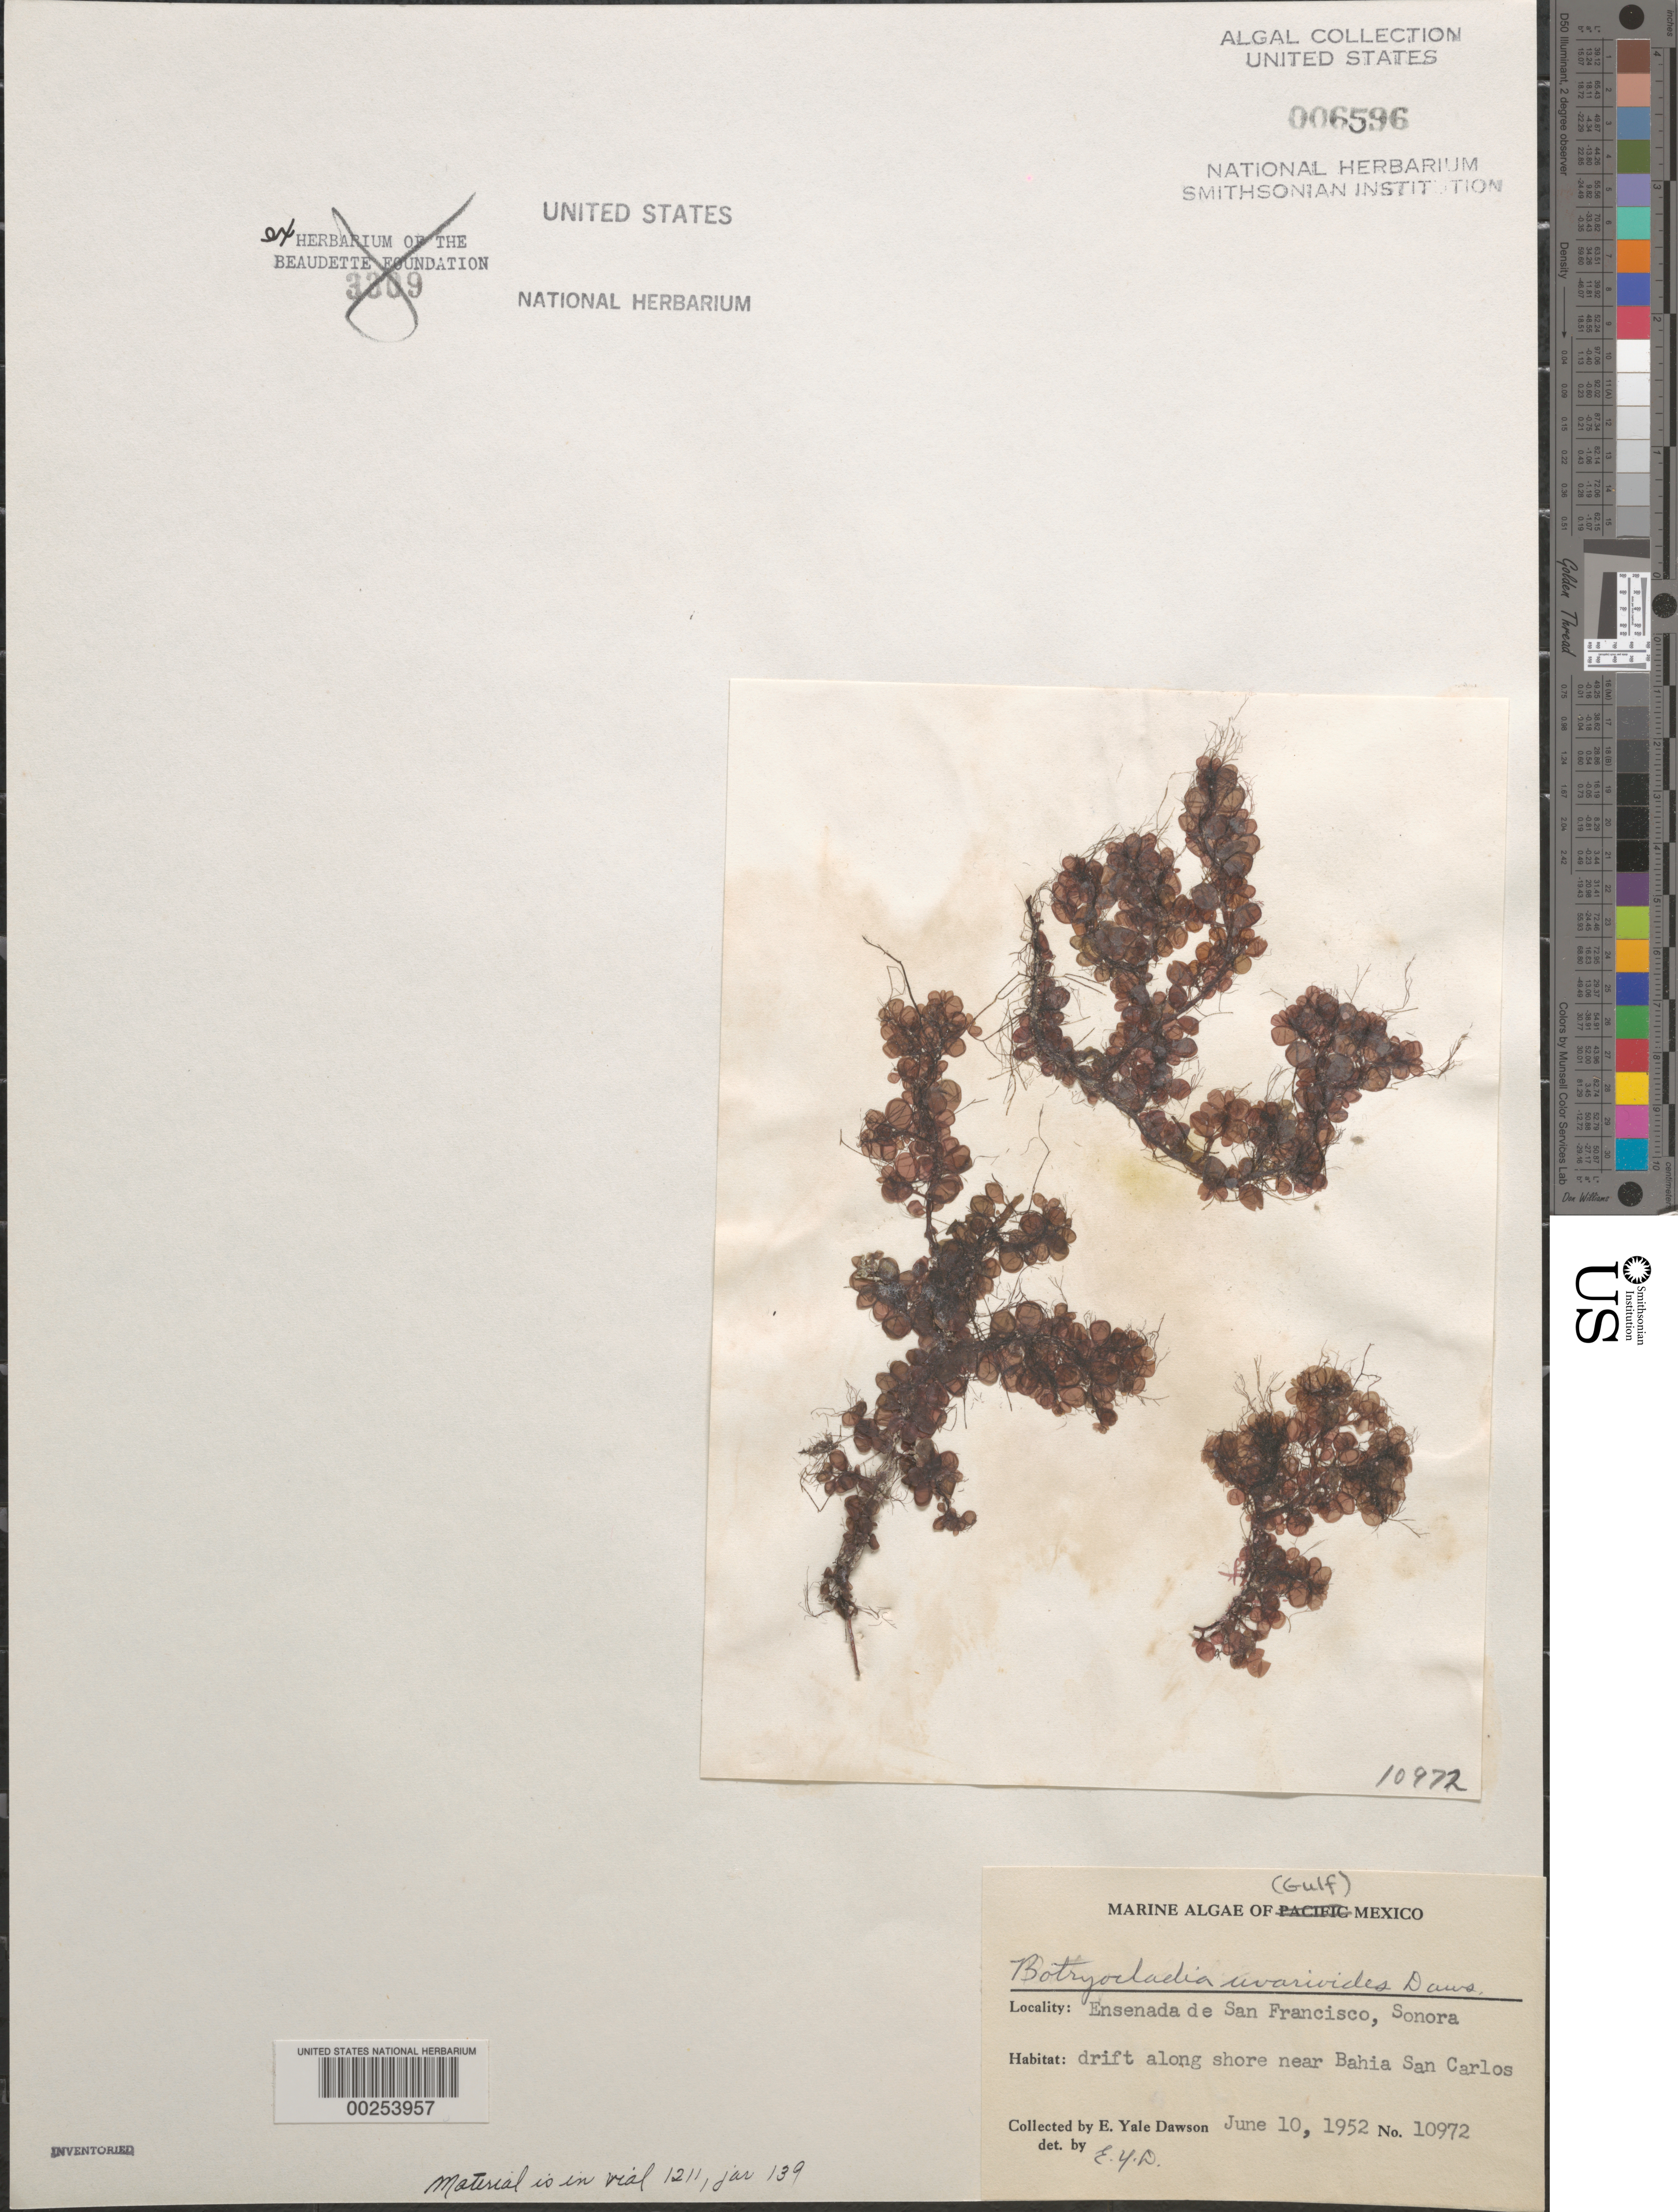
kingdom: Plantae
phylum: Rhodophyta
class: Florideophyceae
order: Rhodymeniales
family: Rhodymeniaceae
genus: Botryocladia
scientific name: Botryocladia uvarioides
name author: E.Y. Dawson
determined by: Dawson, E. Y.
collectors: E. Y. Dawson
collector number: EYD 10972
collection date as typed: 10 Jun 1952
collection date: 1952-06-10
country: Mexico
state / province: Sonora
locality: Ensenada de San Francisco, near Bahia San Carlos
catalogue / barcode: US 6596